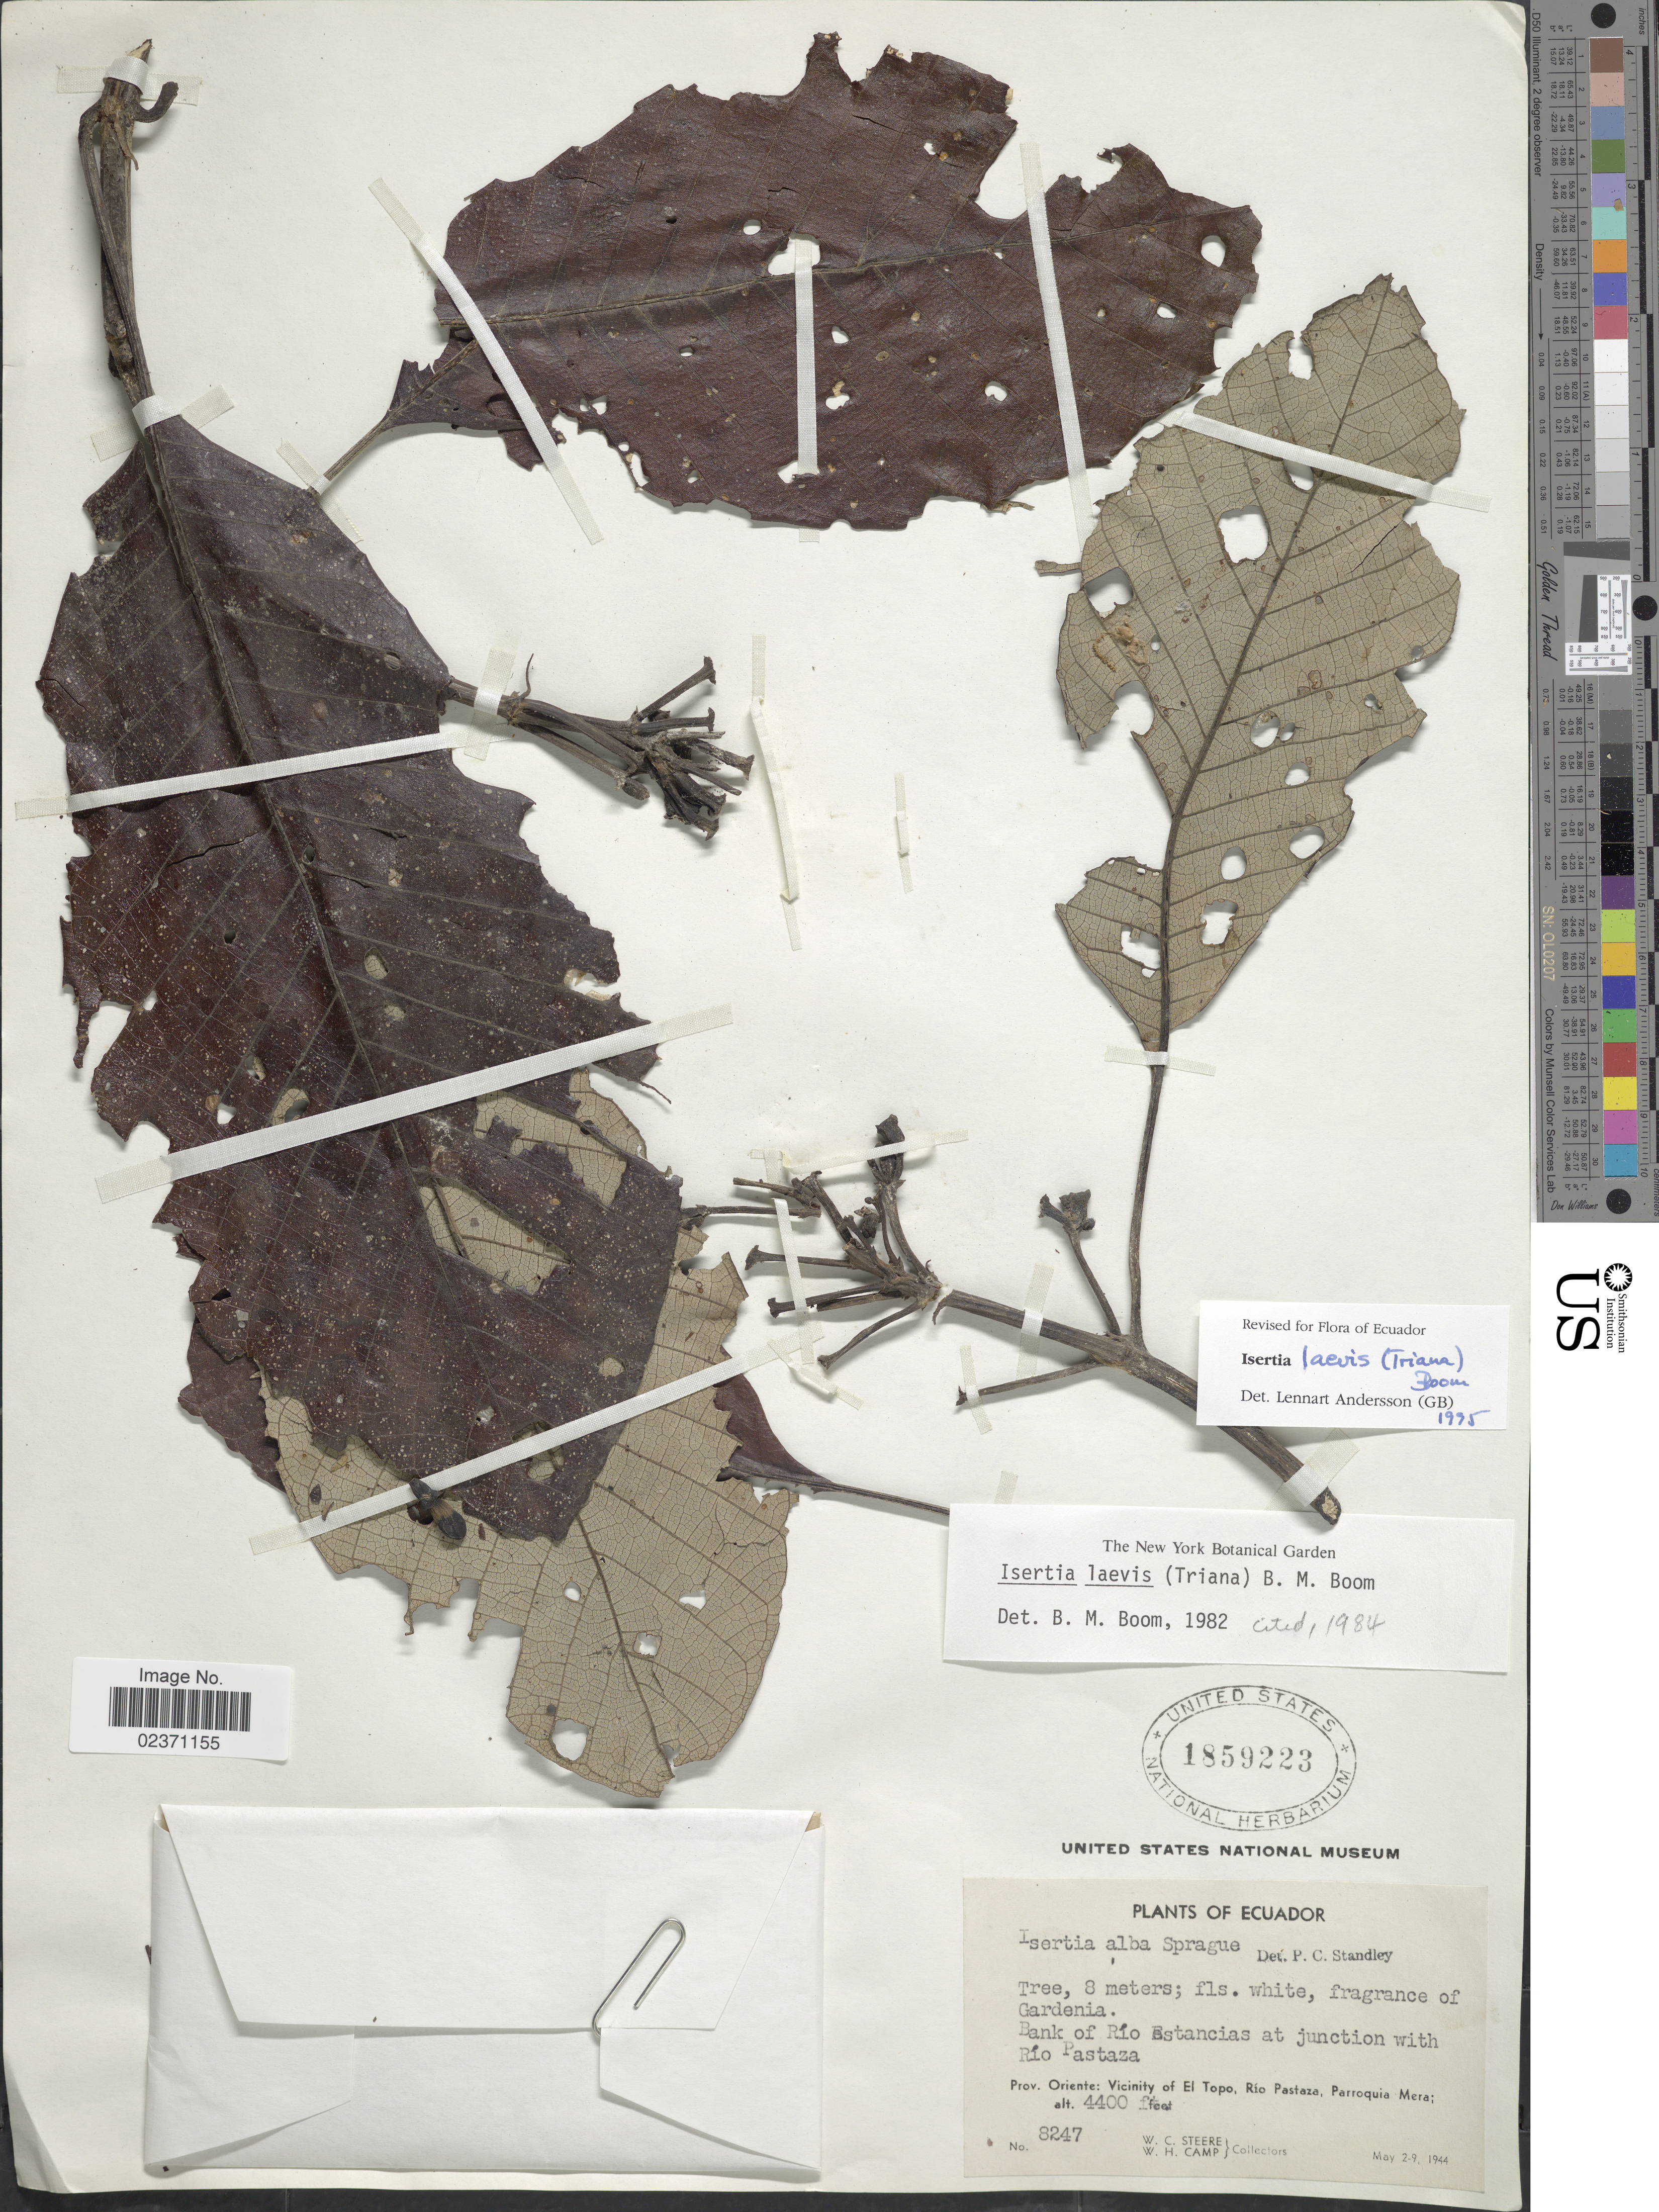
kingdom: Plantae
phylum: Tracheophyta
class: Magnoliopsida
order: Gentianales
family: Rubiaceae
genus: Isertia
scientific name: Isertia laevis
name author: (Triana) B.M. Boom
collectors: W. C. Steere & W. H. Camp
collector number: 8247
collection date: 1944-05-02/1944-05-09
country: Ecuador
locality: Bank of Rio Estancias at junction with Rio Pastaza. Prov. Oriente: Vicinity of El Topo, Rio Pastaza, Parroquia Mera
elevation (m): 1341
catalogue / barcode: US 1859223